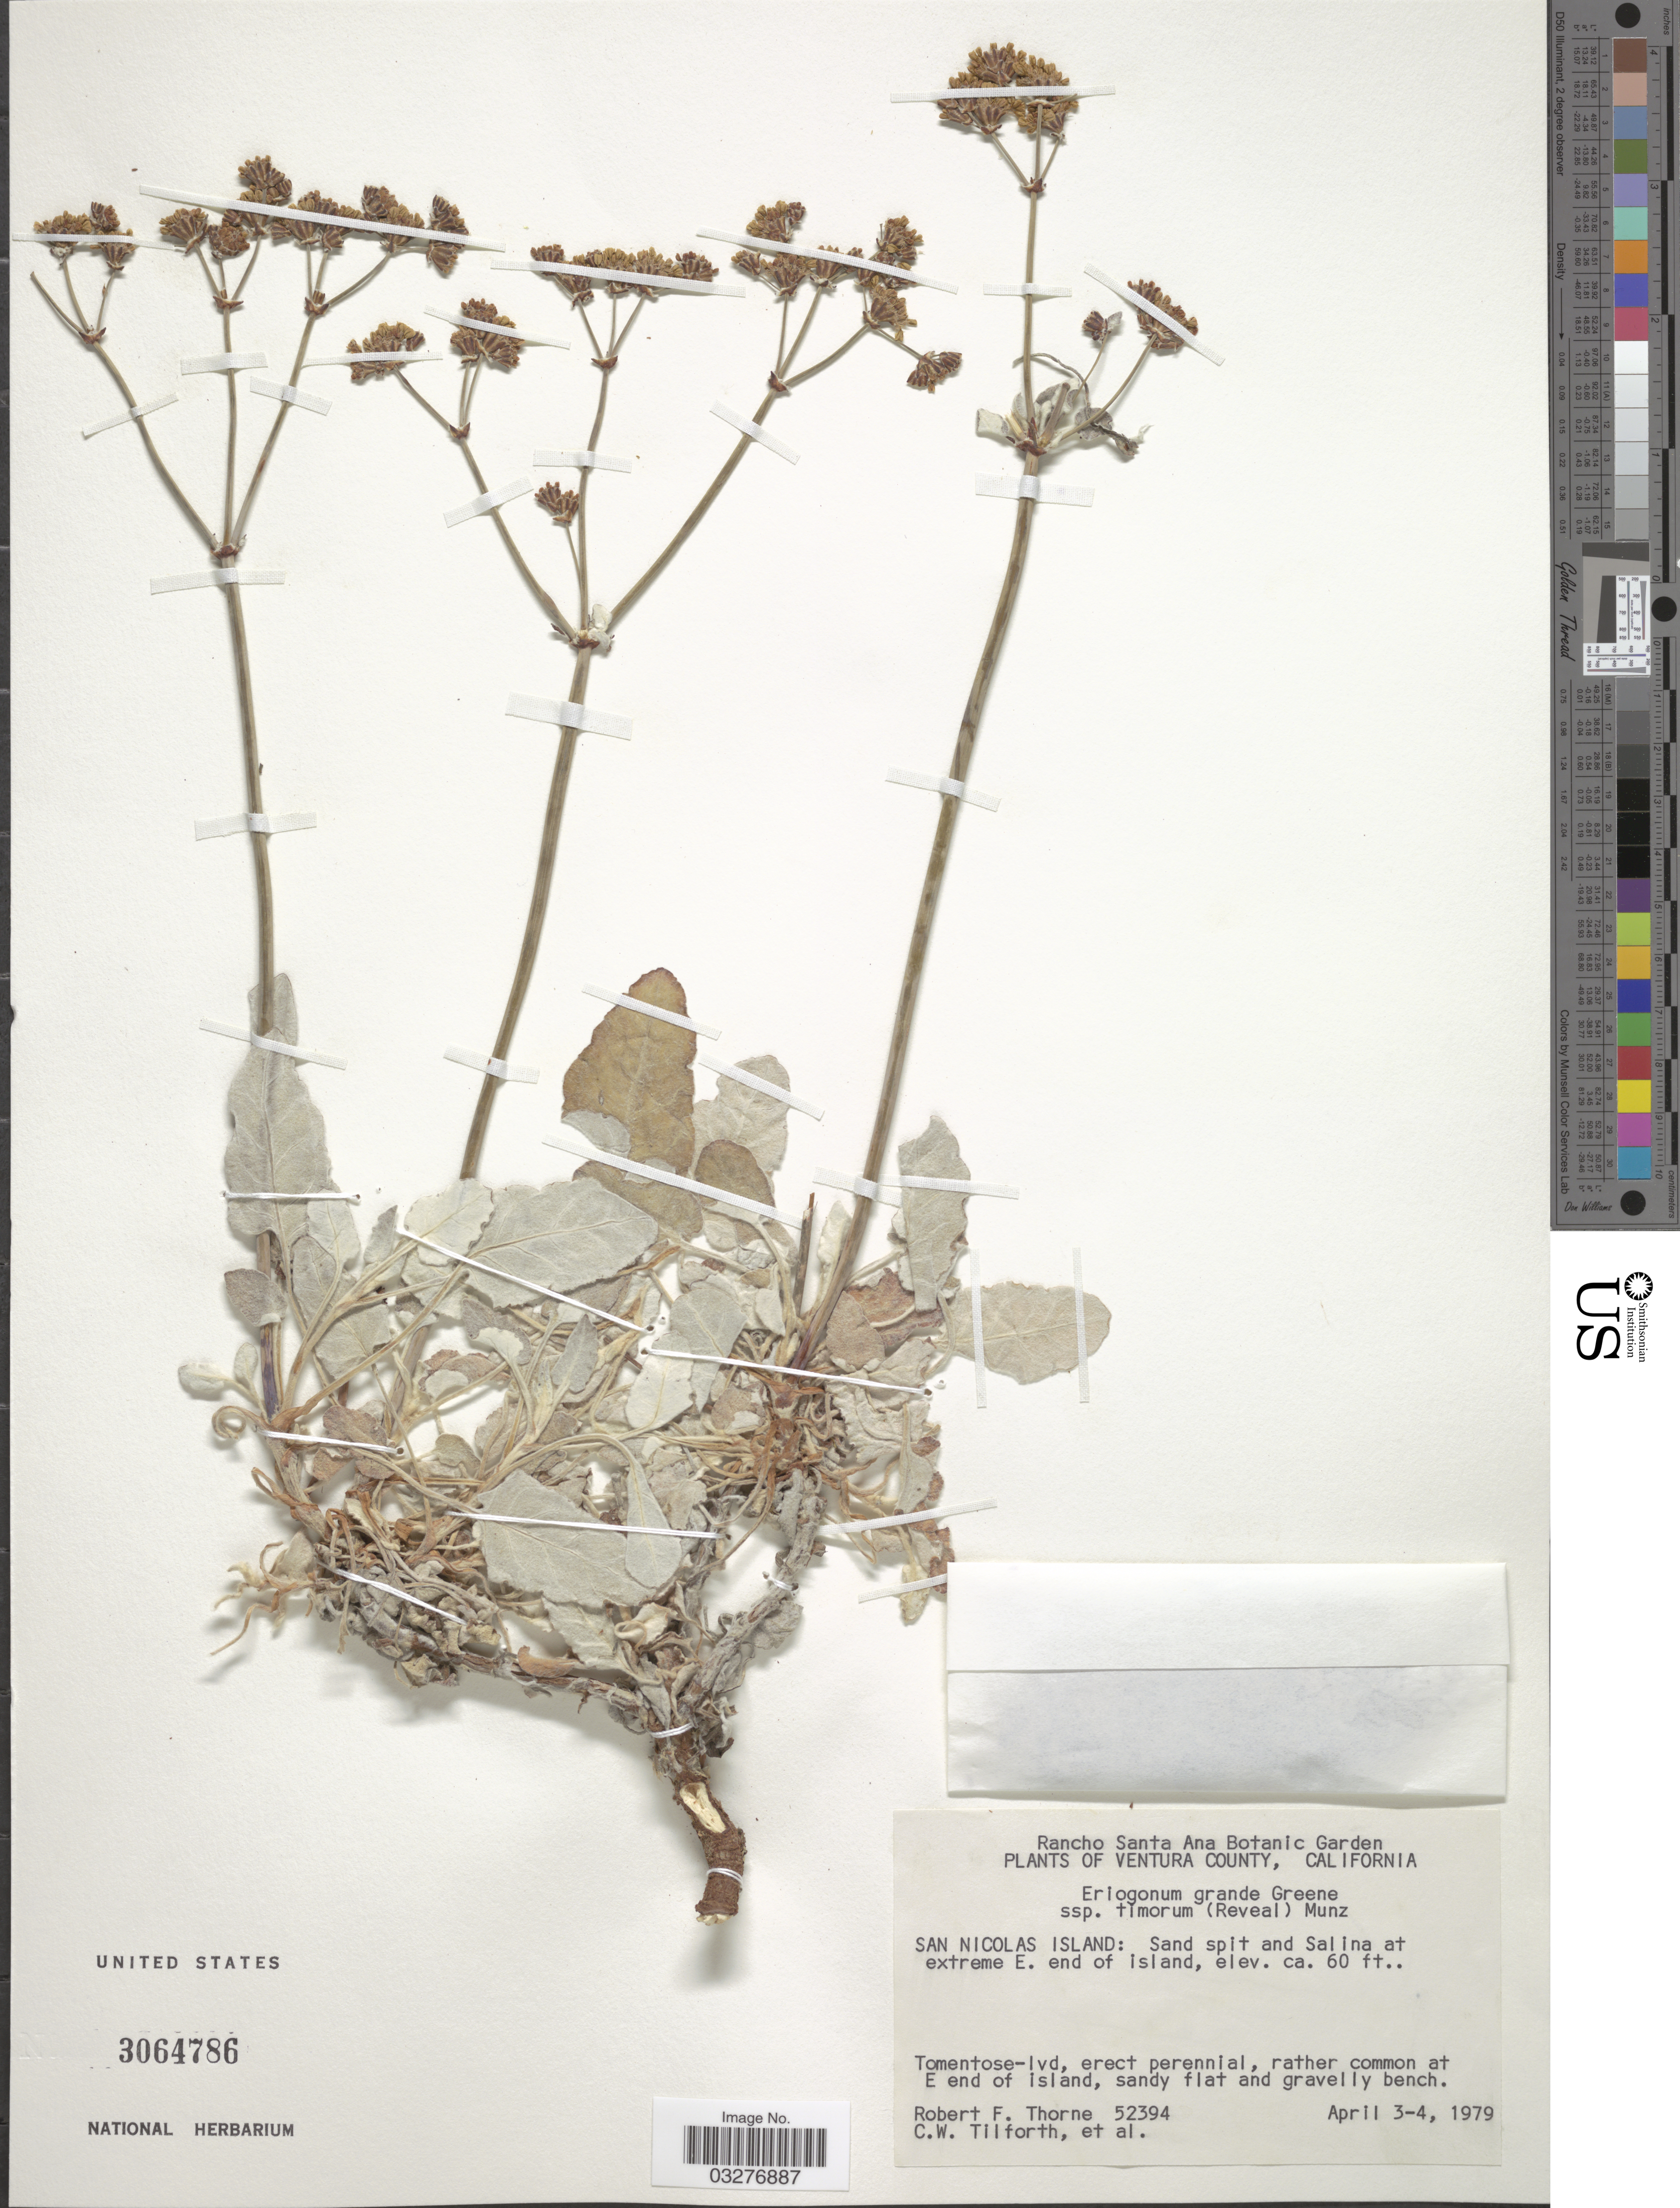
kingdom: Plantae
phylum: Tracheophyta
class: Magnoliopsida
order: Caryophyllales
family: Polygonaceae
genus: Eriogonum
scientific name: Eriogonum grande var. timorum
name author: Reveal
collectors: R. F. Thorne, C. Tilforth & et al.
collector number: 52394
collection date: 1979-04-03/1979-04-04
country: United States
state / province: California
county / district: Ventura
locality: Ventura County. San Nicolas Island: Sand spit and Salina at extreme E. end of island.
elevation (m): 18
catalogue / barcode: US 3064786